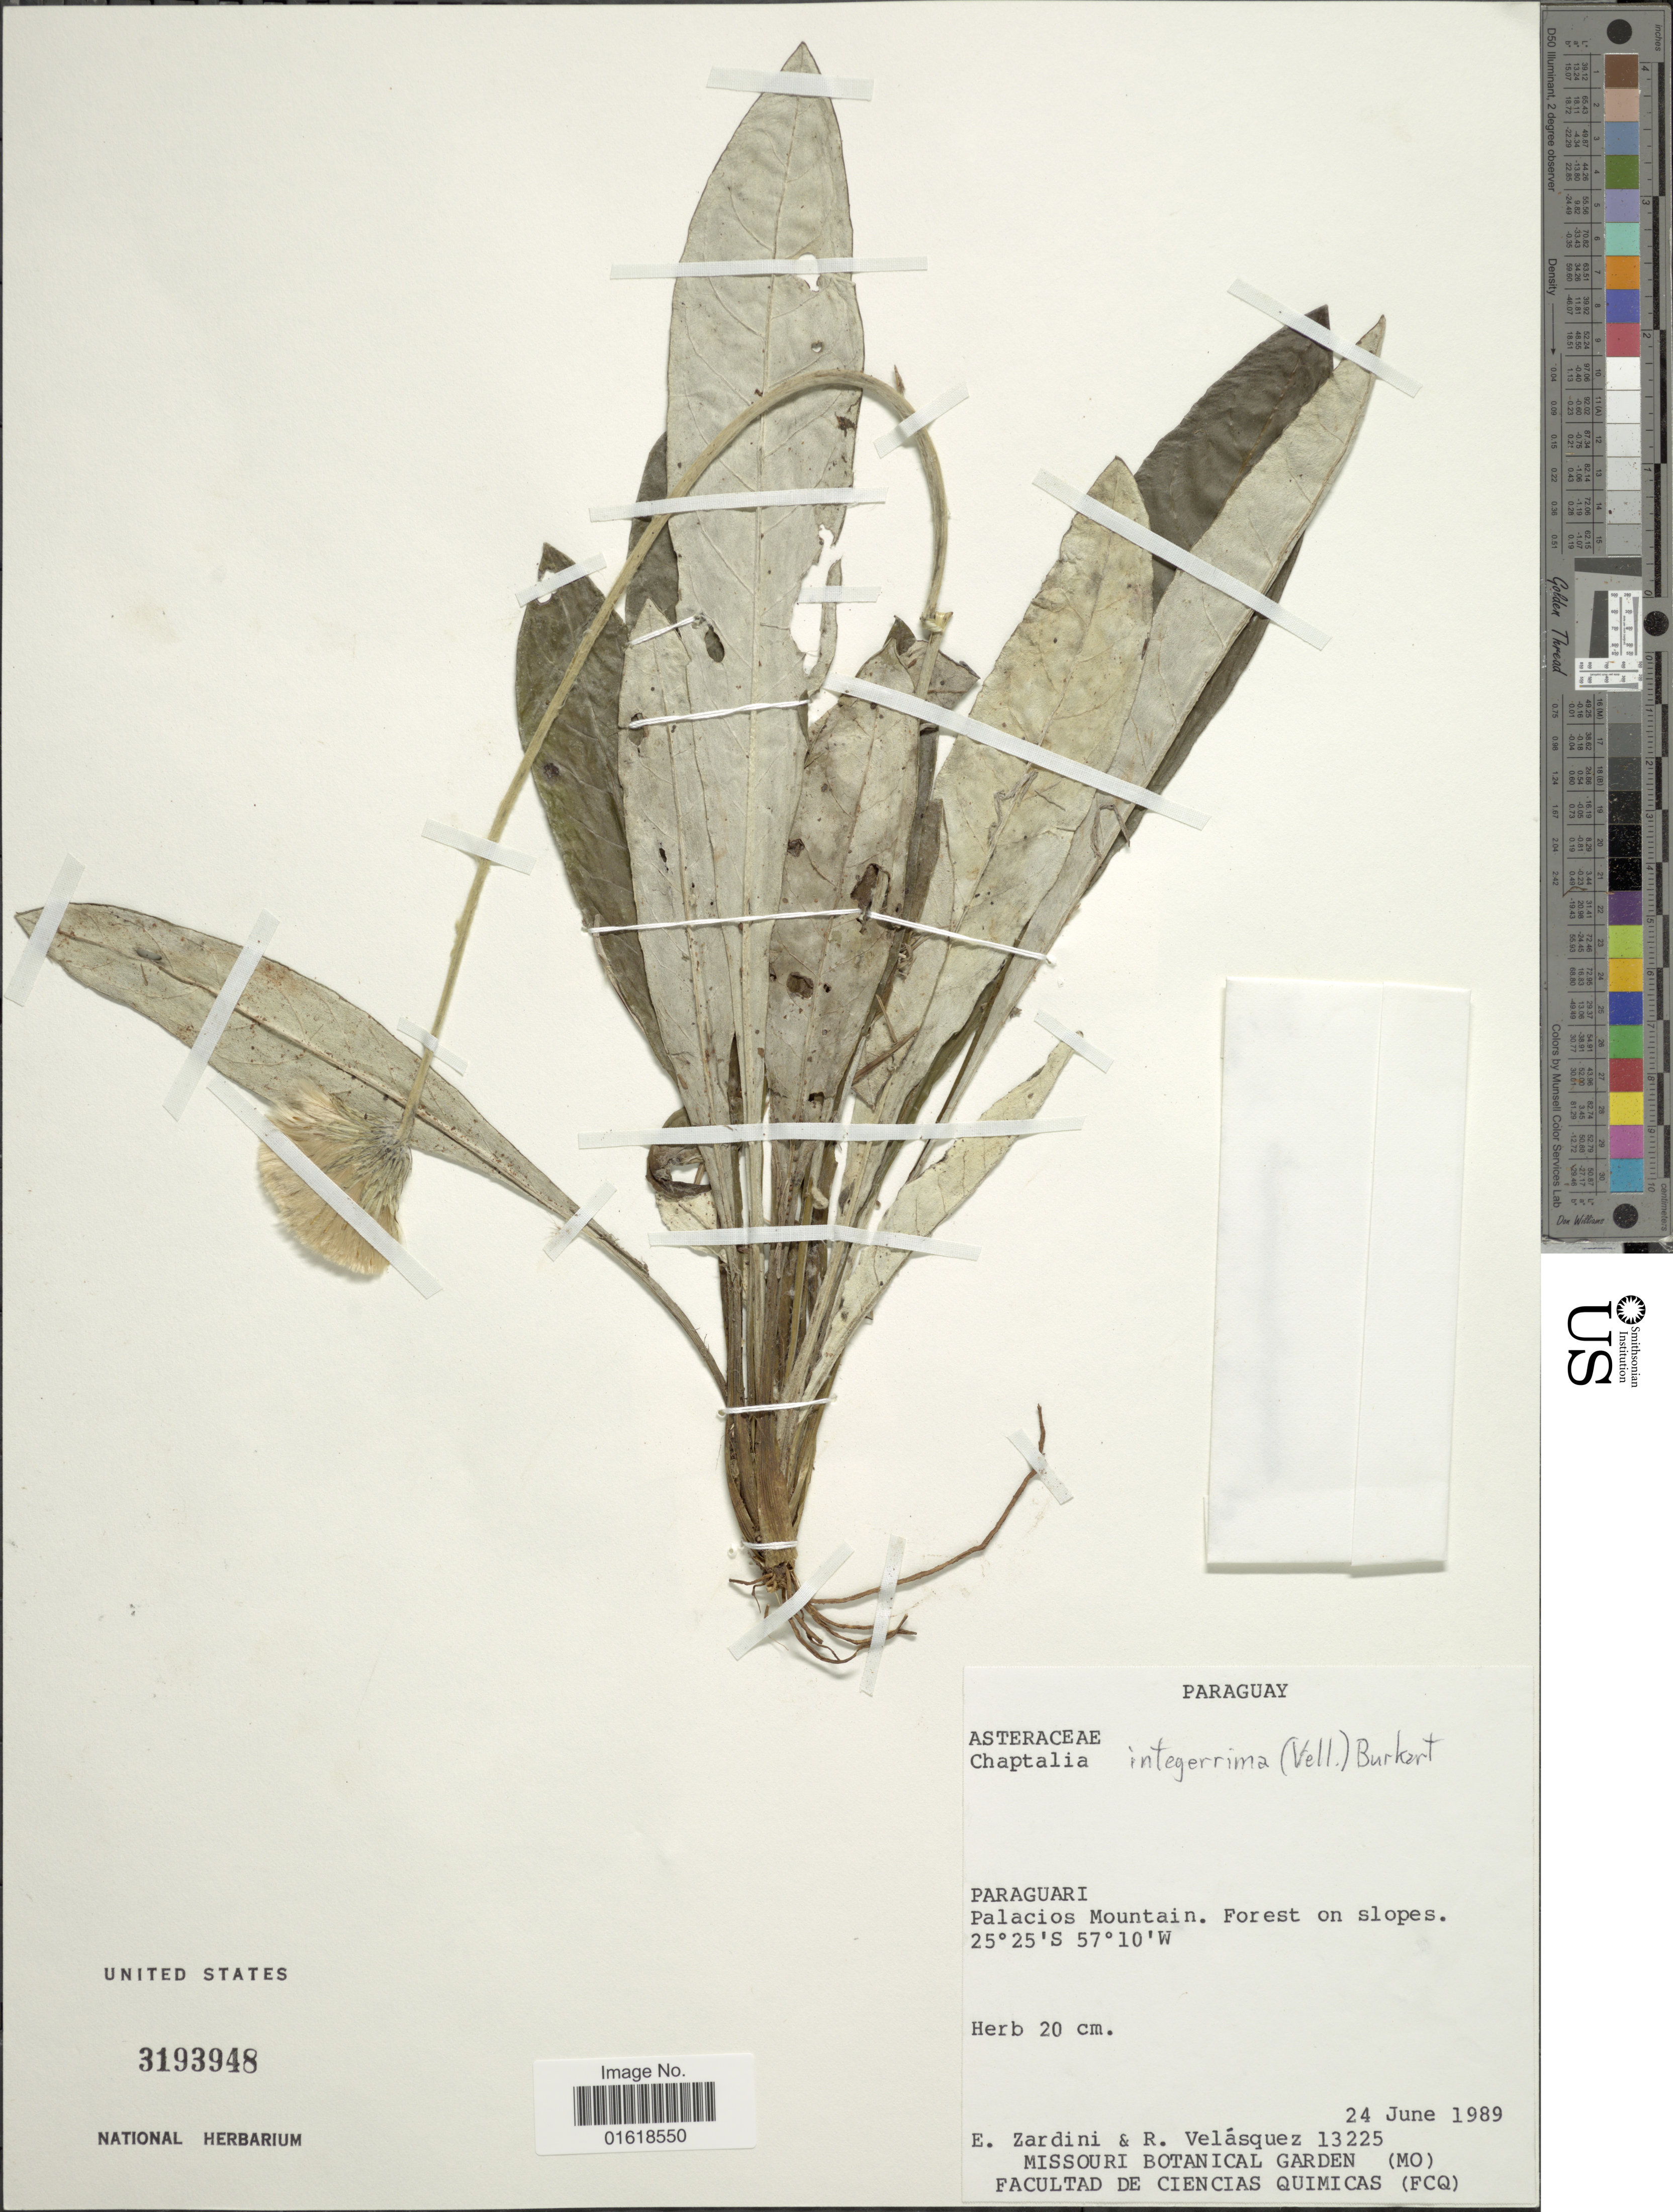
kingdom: Plantae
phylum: Tracheophyta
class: Magnoliopsida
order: Asterales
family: Asteraceae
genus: Chaptalia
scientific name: Chaptalia integerrima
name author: (Vell.) Burkart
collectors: E. M. Zardini & R. Velásquez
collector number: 13225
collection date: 1989-06-24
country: Paraguay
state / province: Paraguari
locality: Paaguari. Palacios Mountain. Forest on slopes.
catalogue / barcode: US 3193948